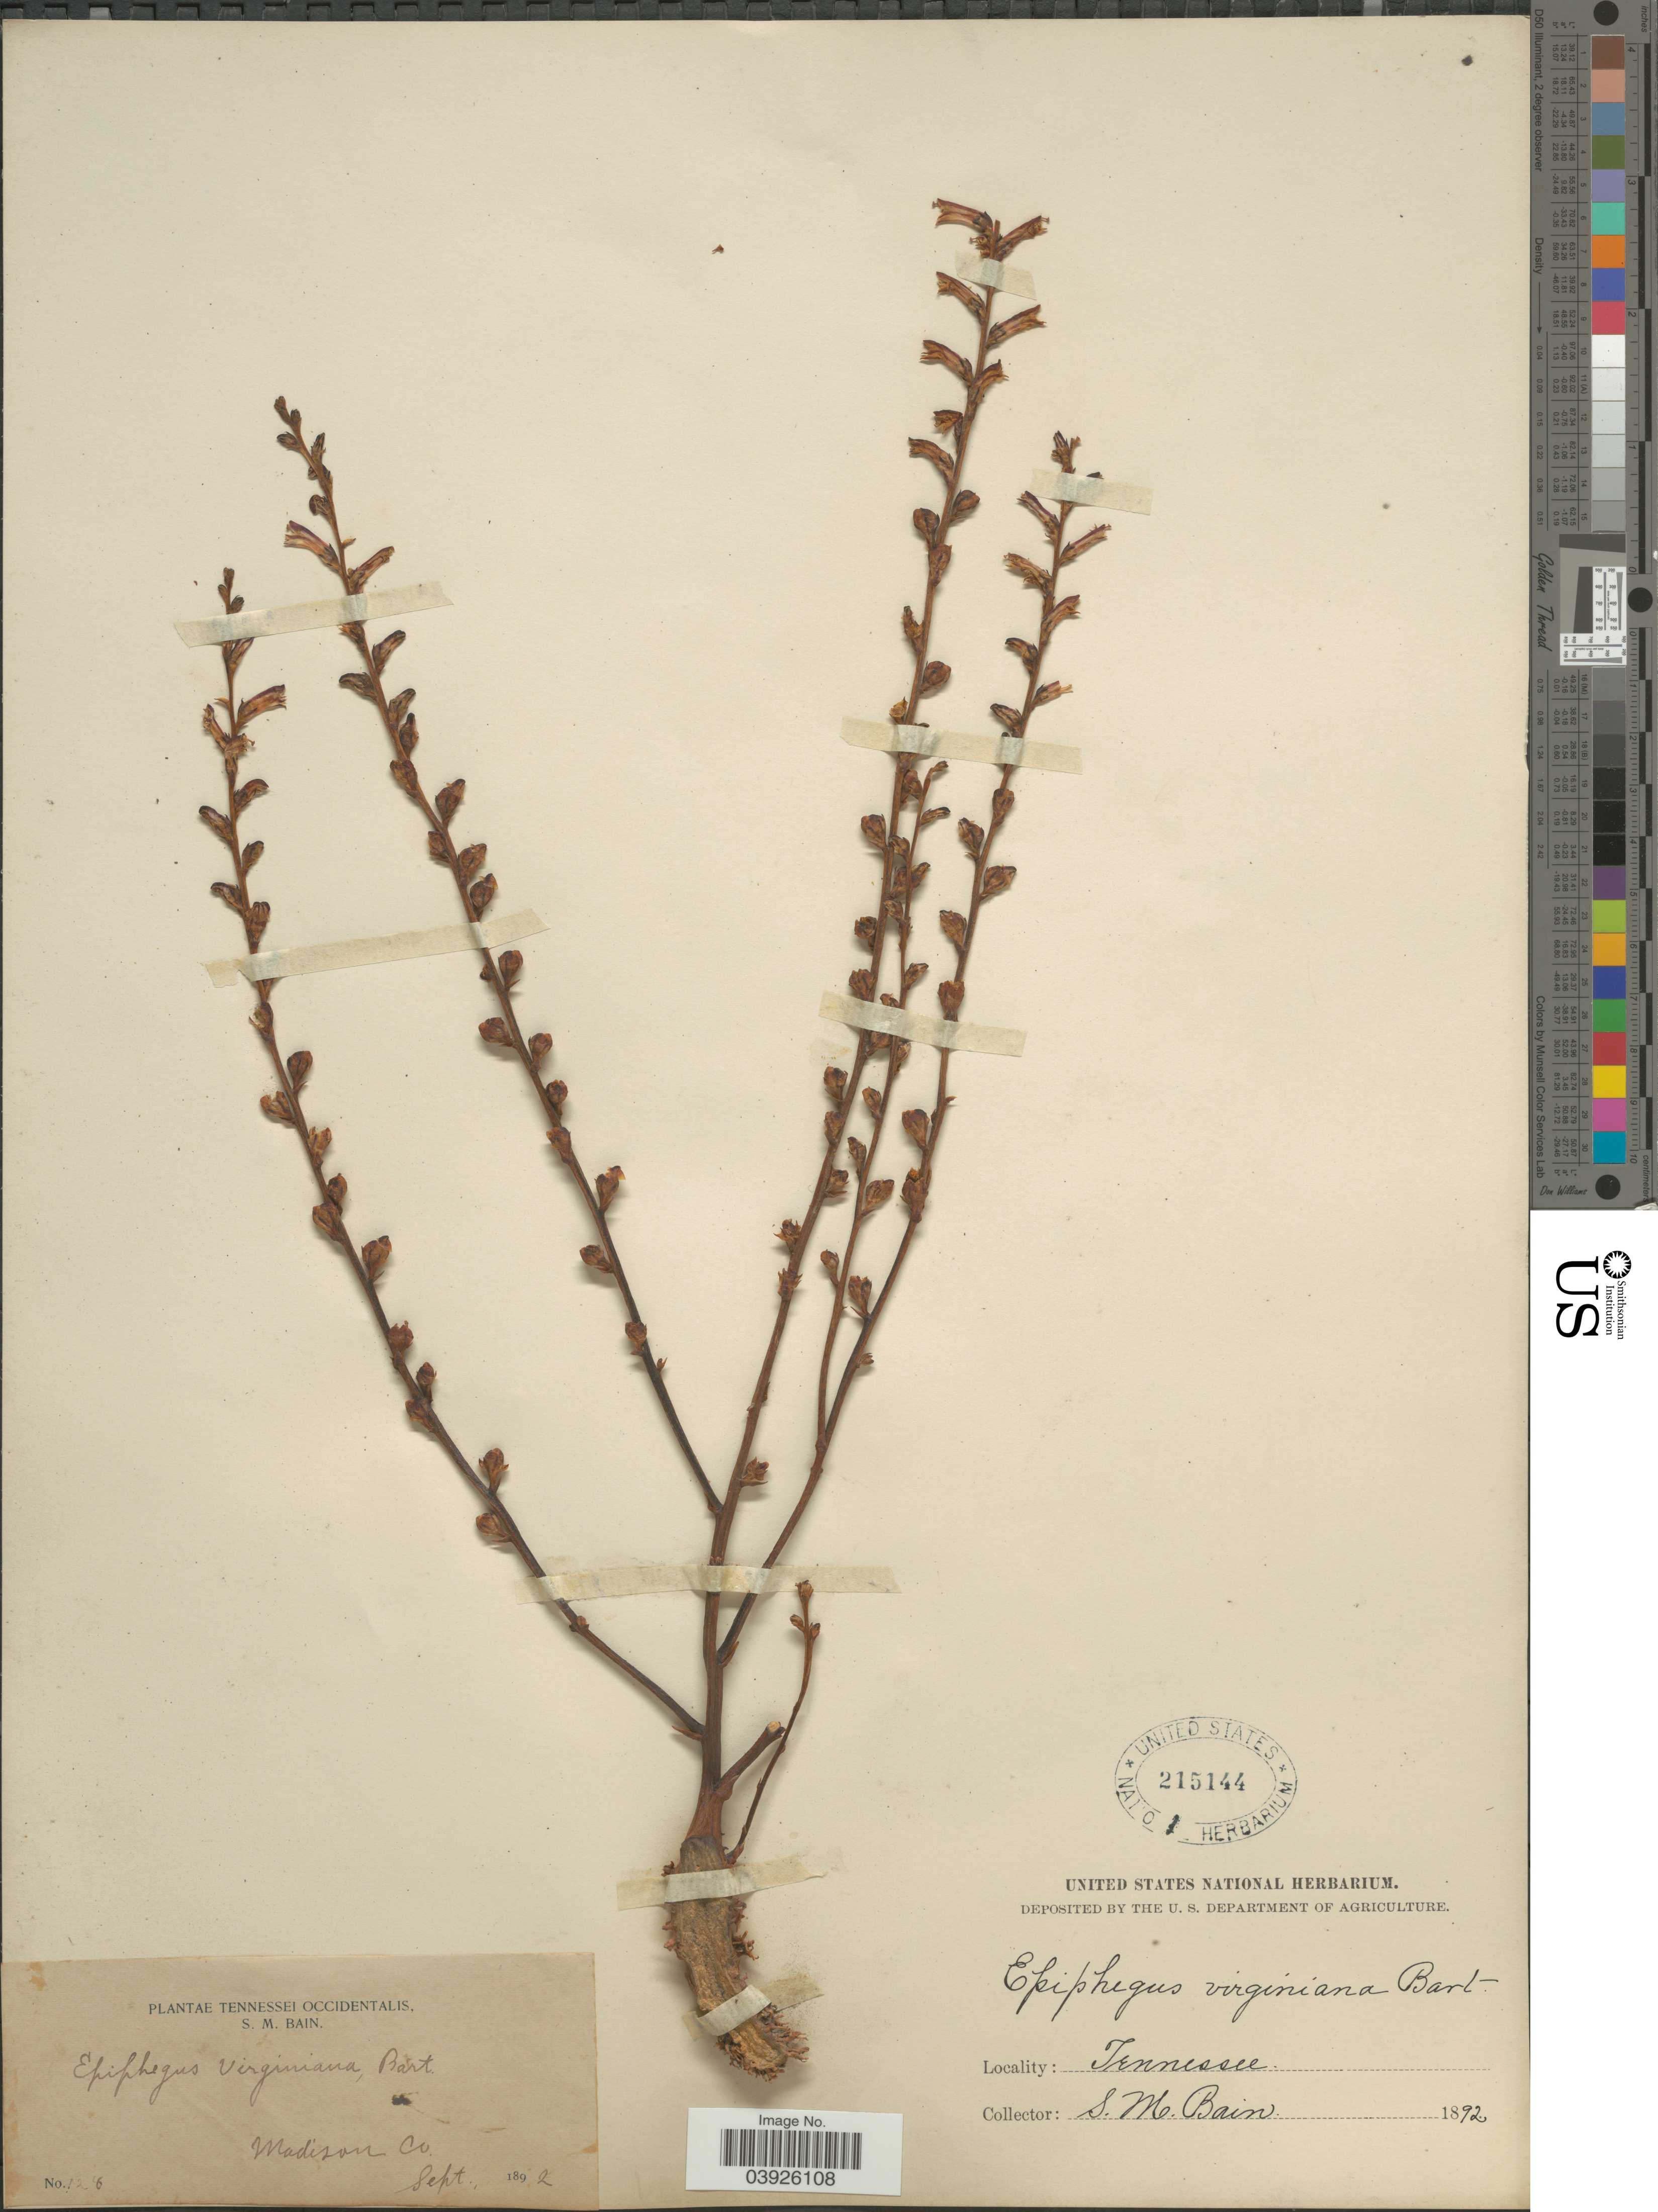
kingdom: Plantae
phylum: Tracheophyta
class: Magnoliopsida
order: Lamiales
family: Orobanchaceae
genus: Epifagus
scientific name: Epifagus virginiana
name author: (L.) W.P.C. Barton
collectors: S. M. Bain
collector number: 126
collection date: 1892-09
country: United States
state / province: Tennessee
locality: Tennesei Occidentalis. Madison Co.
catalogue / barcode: US 215144